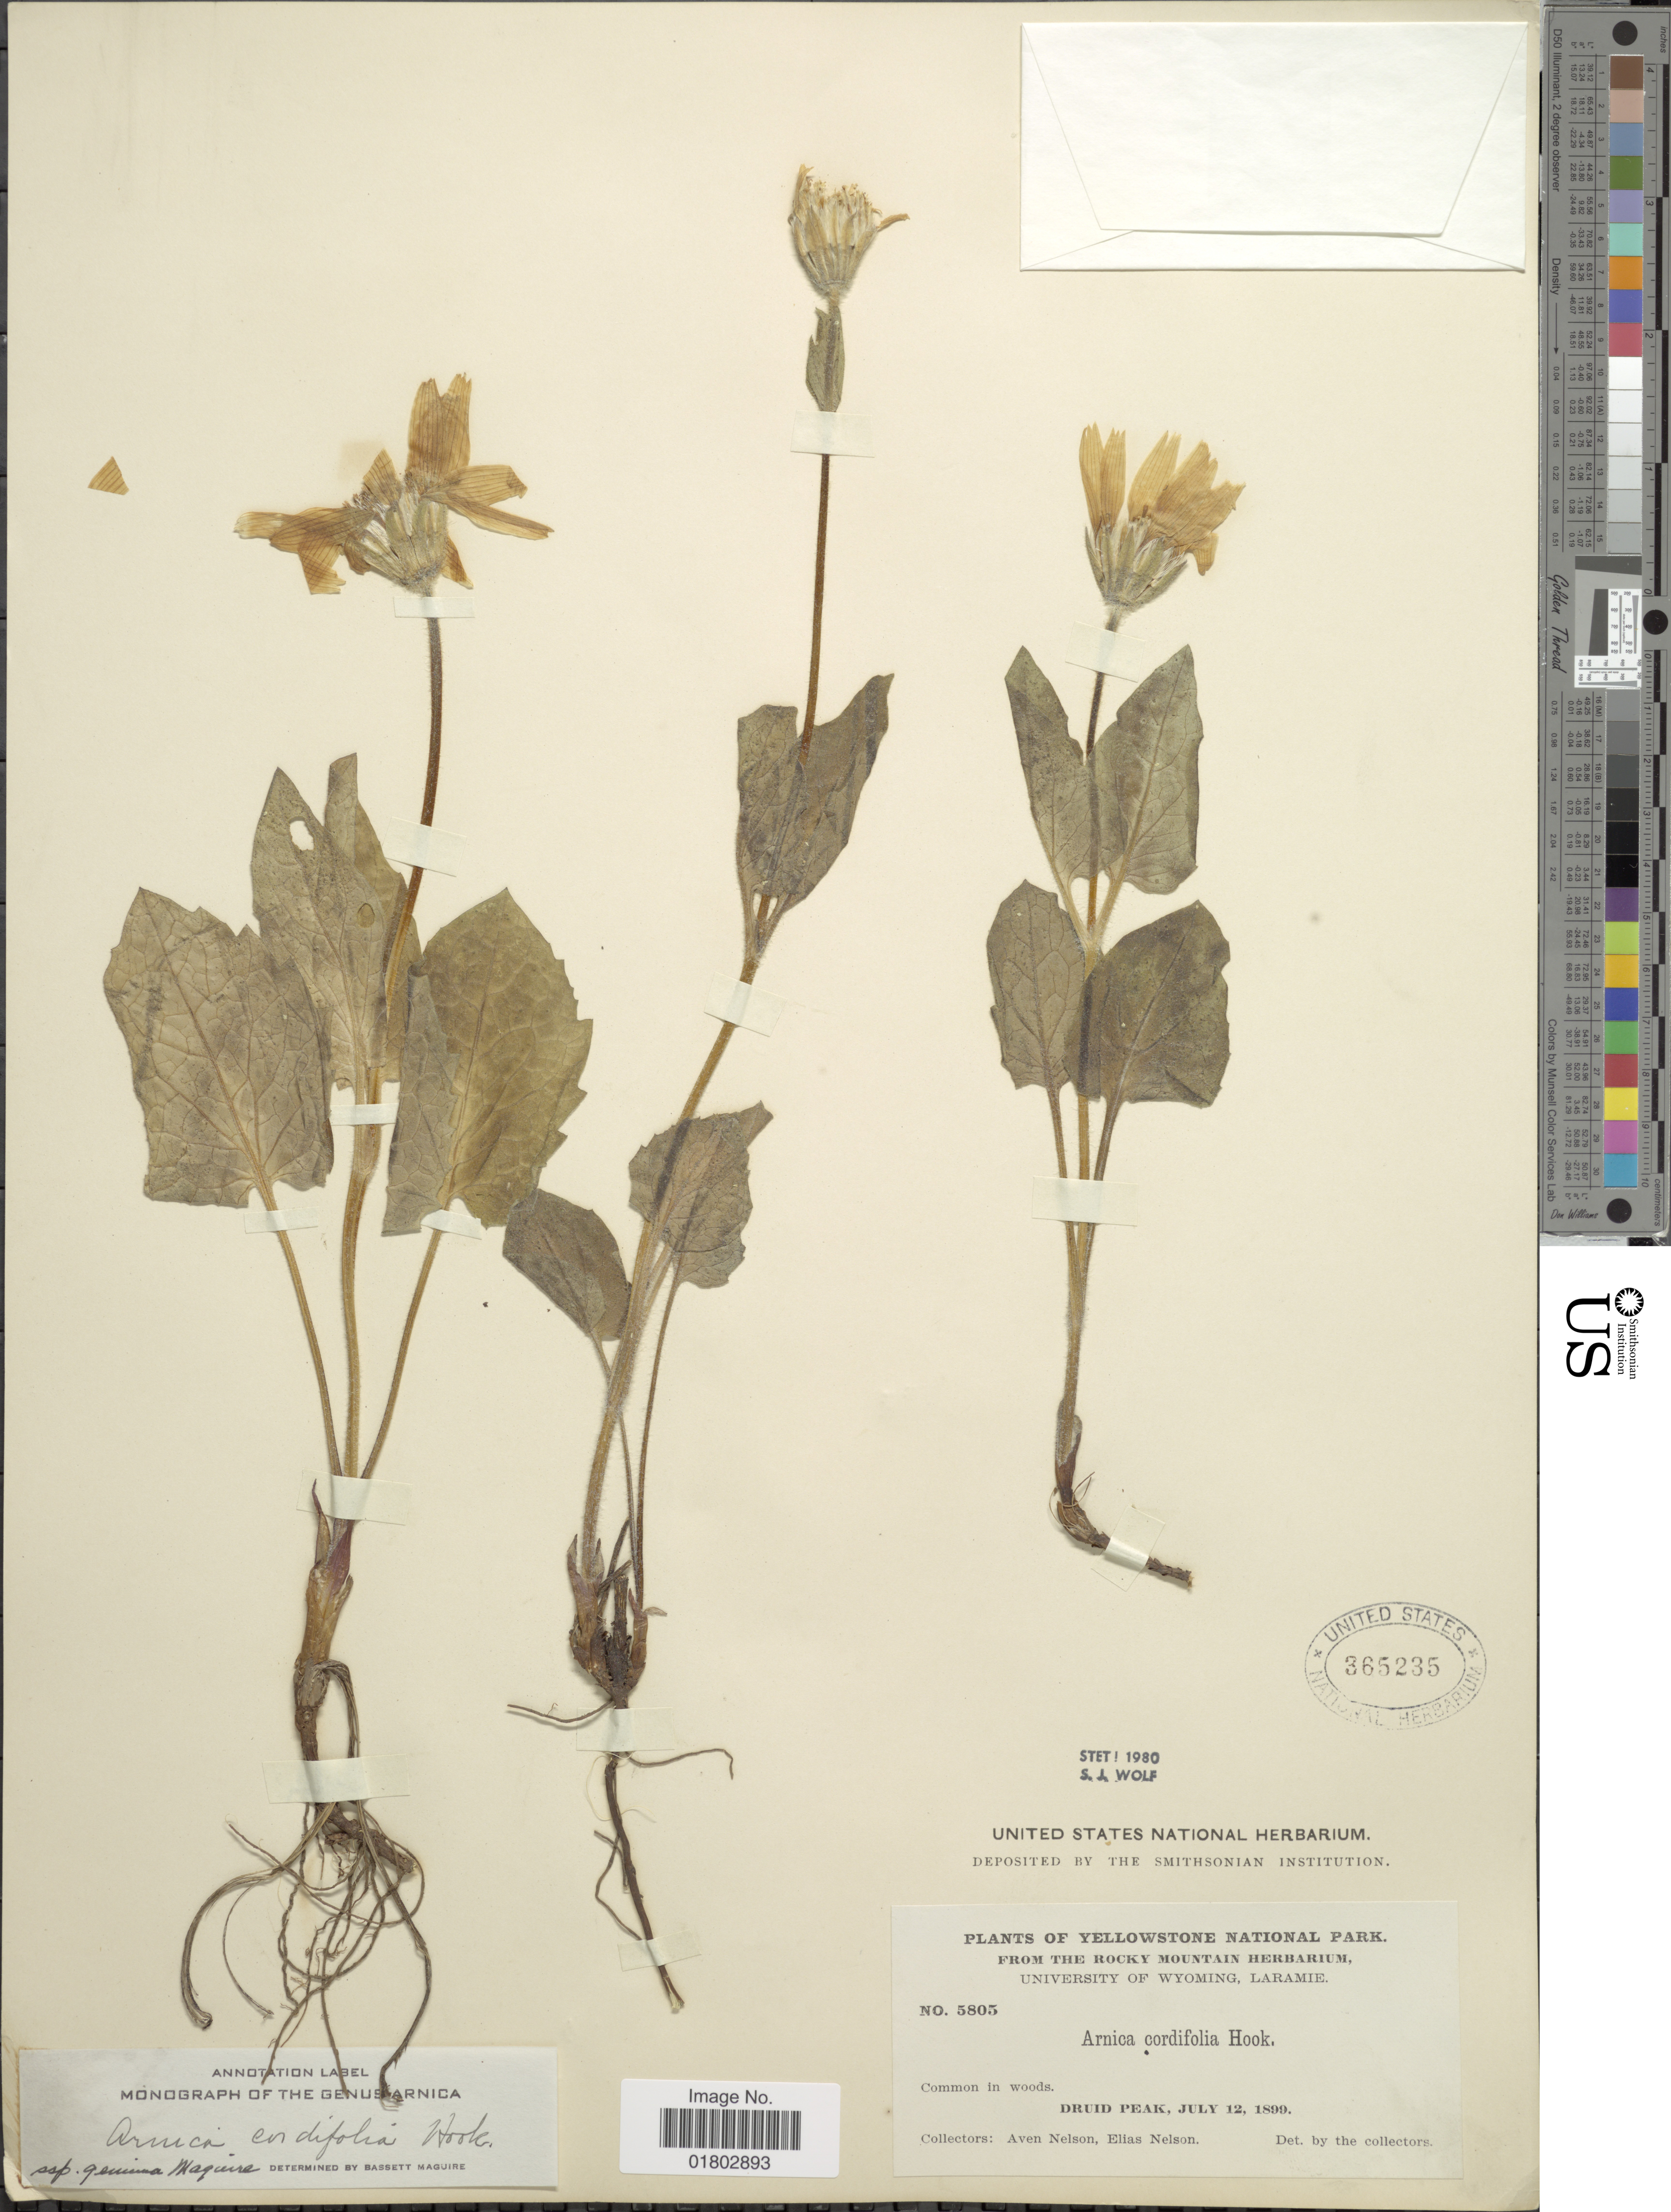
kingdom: Plantae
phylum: Tracheophyta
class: Magnoliopsida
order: Asterales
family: Asteraceae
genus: Arnica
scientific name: Arnica cordifolia subsp. genuina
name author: Maguire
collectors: A. Nelson & E. Nelson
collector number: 5805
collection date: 1899-07-12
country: United States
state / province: Wyoming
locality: Yellowstone National Park, Common in woods, Druid Peak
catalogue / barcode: US 365235